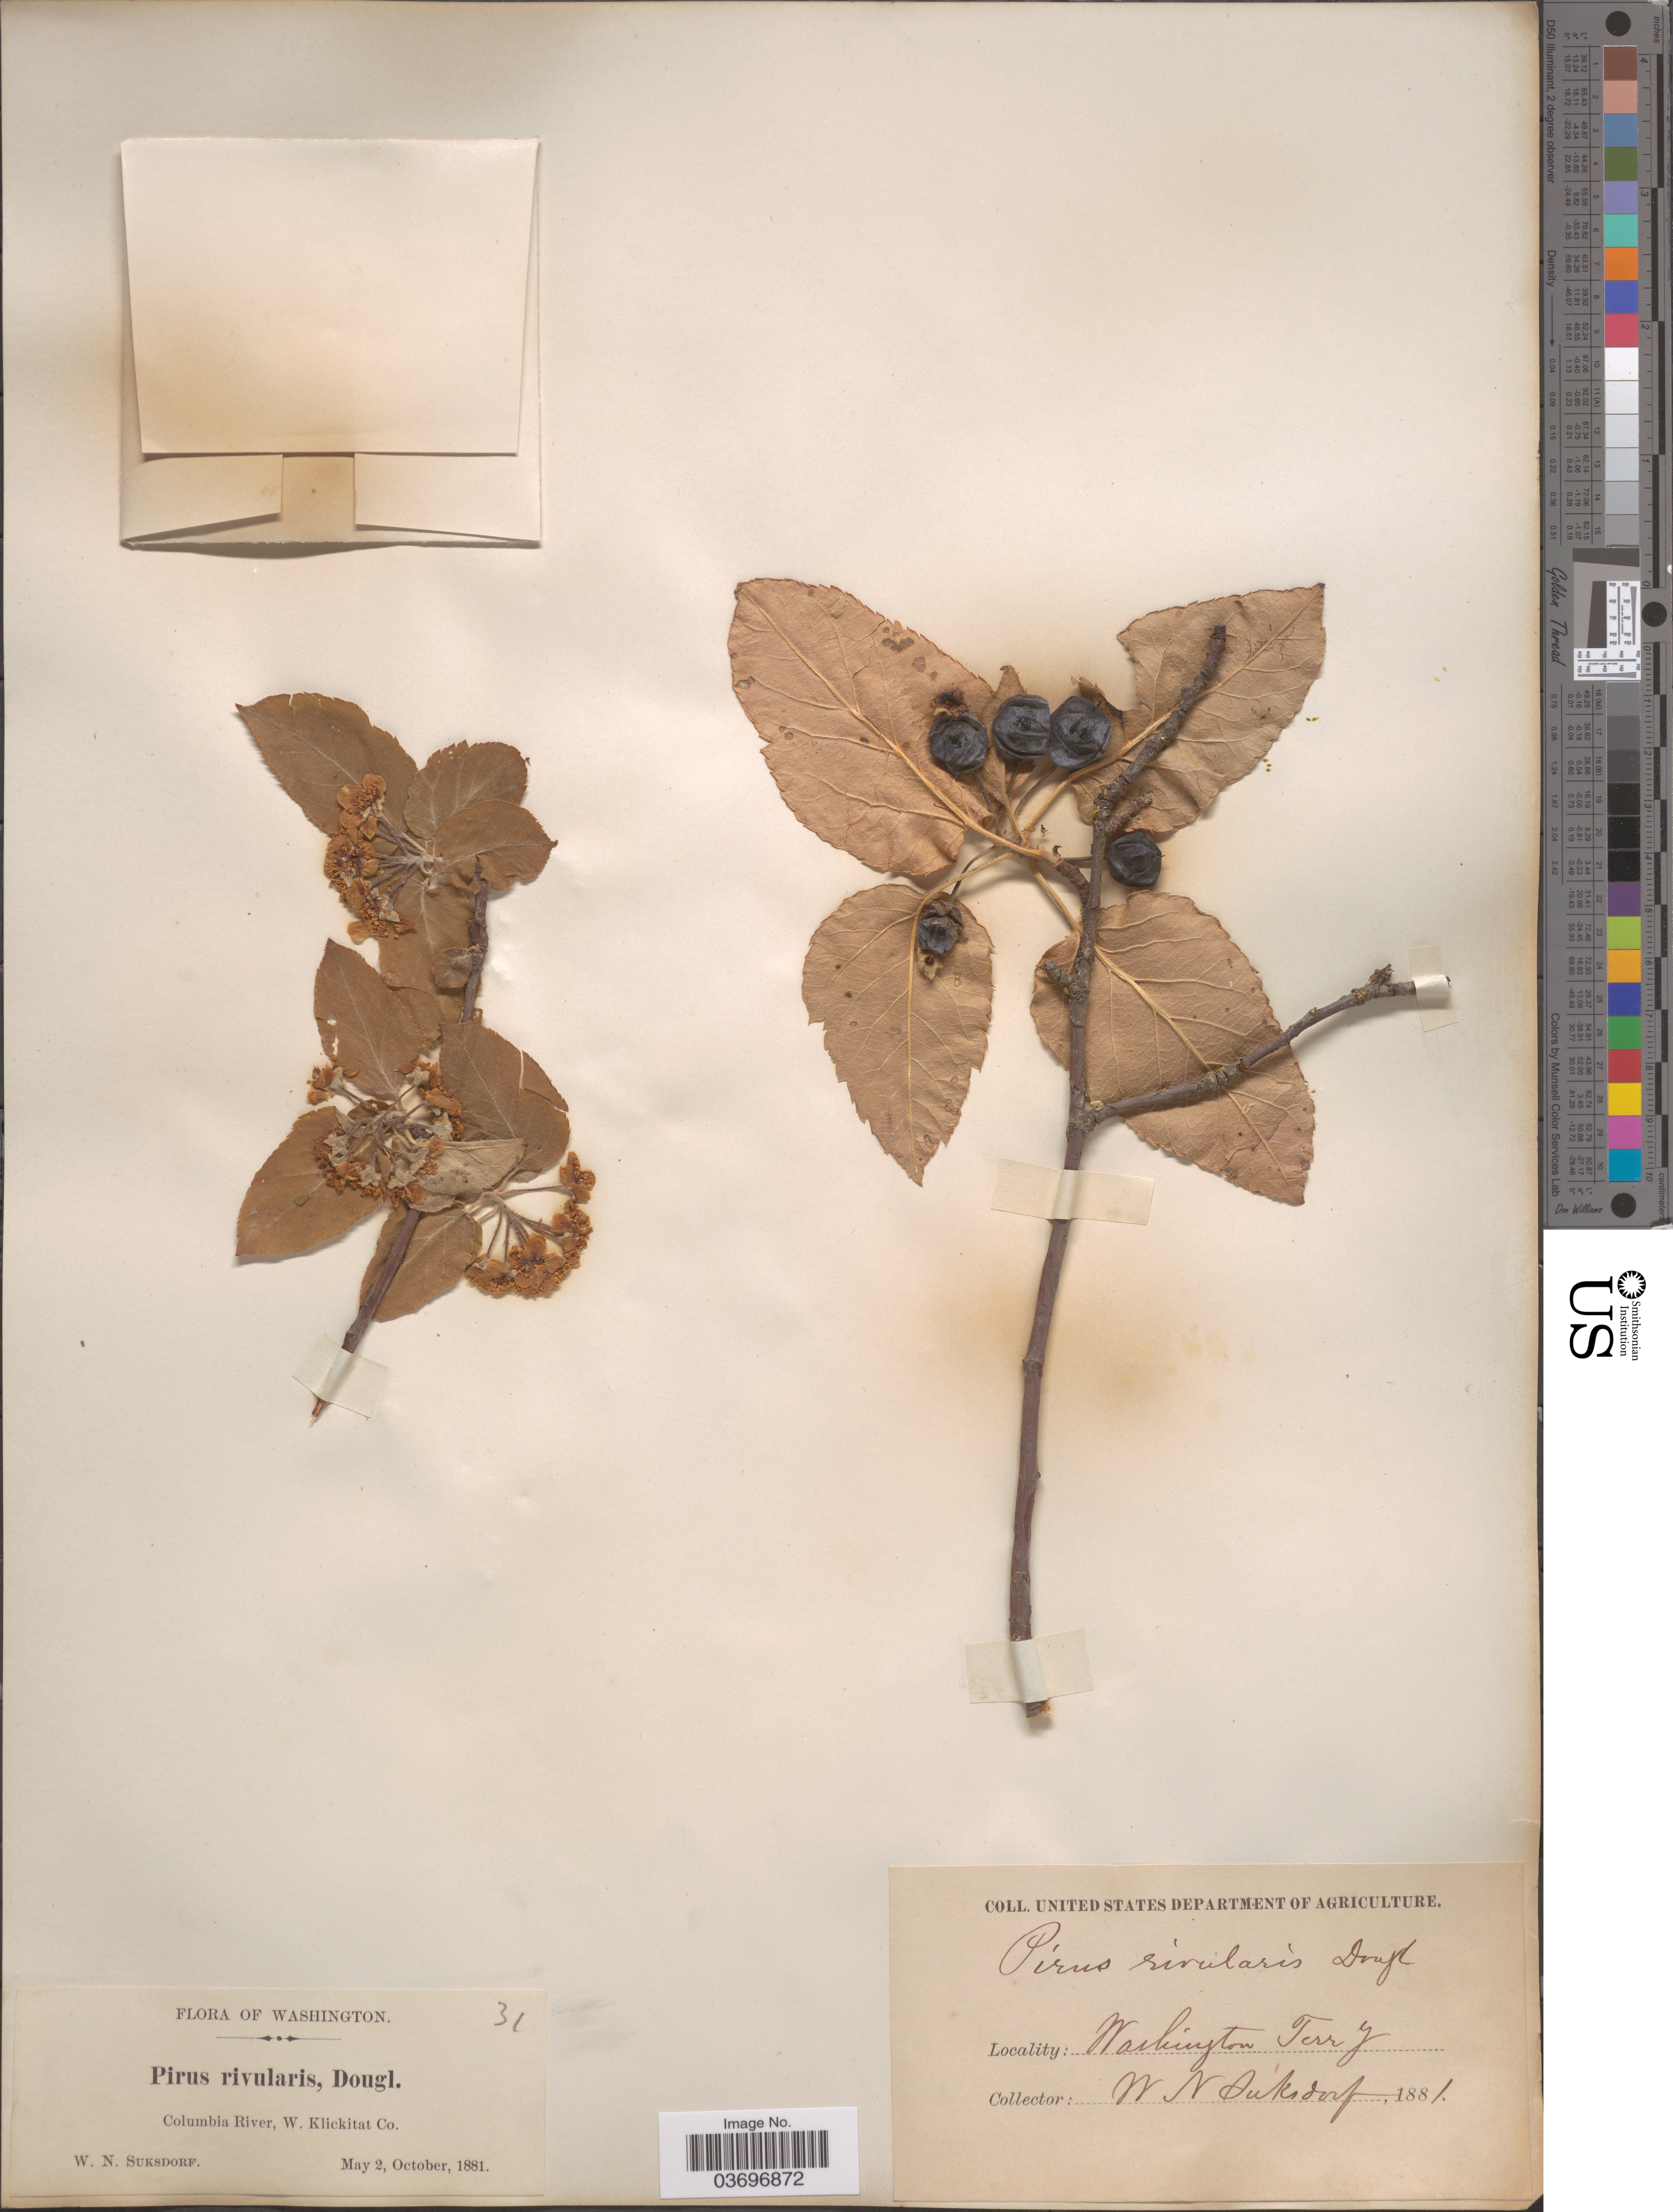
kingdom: Plantae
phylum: Tracheophyta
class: Magnoliopsida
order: Rosales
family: Rosaceae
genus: Malus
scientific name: Malus fusca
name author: (Raf.) C.K. Schneid.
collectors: W. N. Suksdorf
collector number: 31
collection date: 1881-05-02/1881-10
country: United States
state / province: Washington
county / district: Klickitat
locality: Columbia River, W. Klickitat Co. Washington Terry.